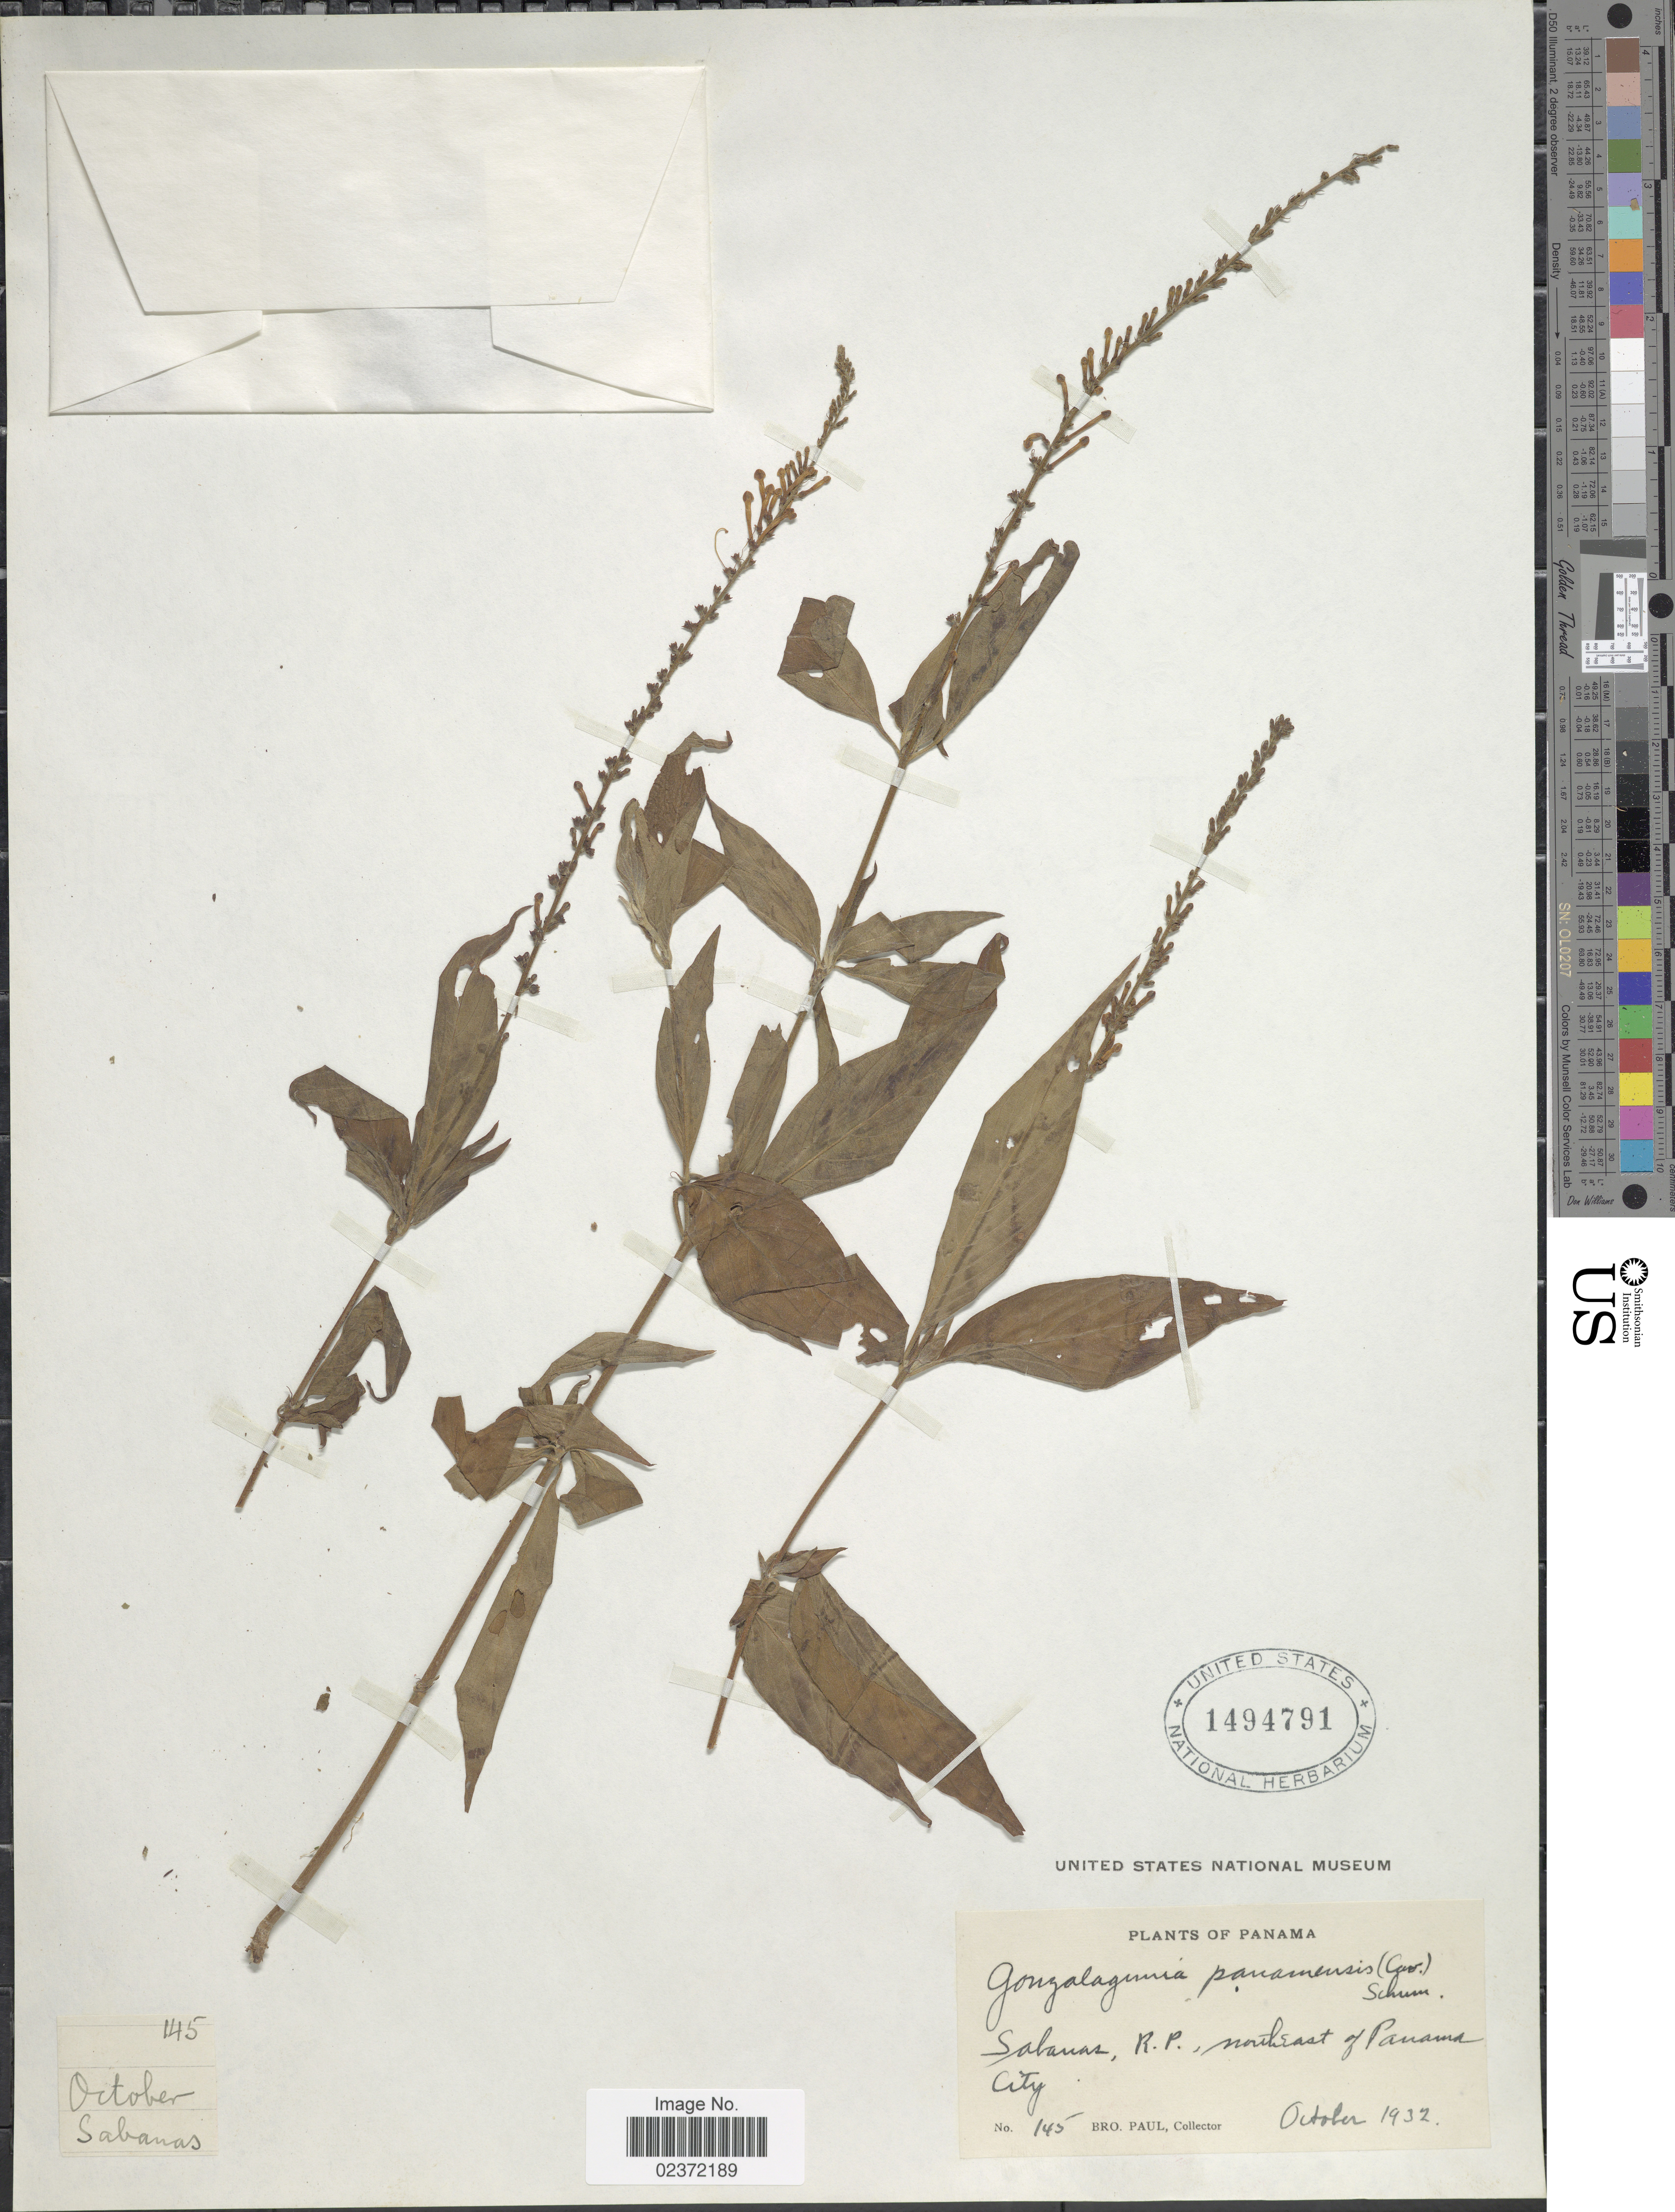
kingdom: Plantae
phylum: Tracheophyta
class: Magnoliopsida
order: Gentianales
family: Rubiaceae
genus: Gonzalagunia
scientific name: Gonzalagunia panamensis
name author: (Cav.) K. Schum.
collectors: B. Paul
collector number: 145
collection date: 1932-10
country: Panama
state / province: Panamá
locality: Sabanas, R.P., northeast of Panama City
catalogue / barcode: US 1494791